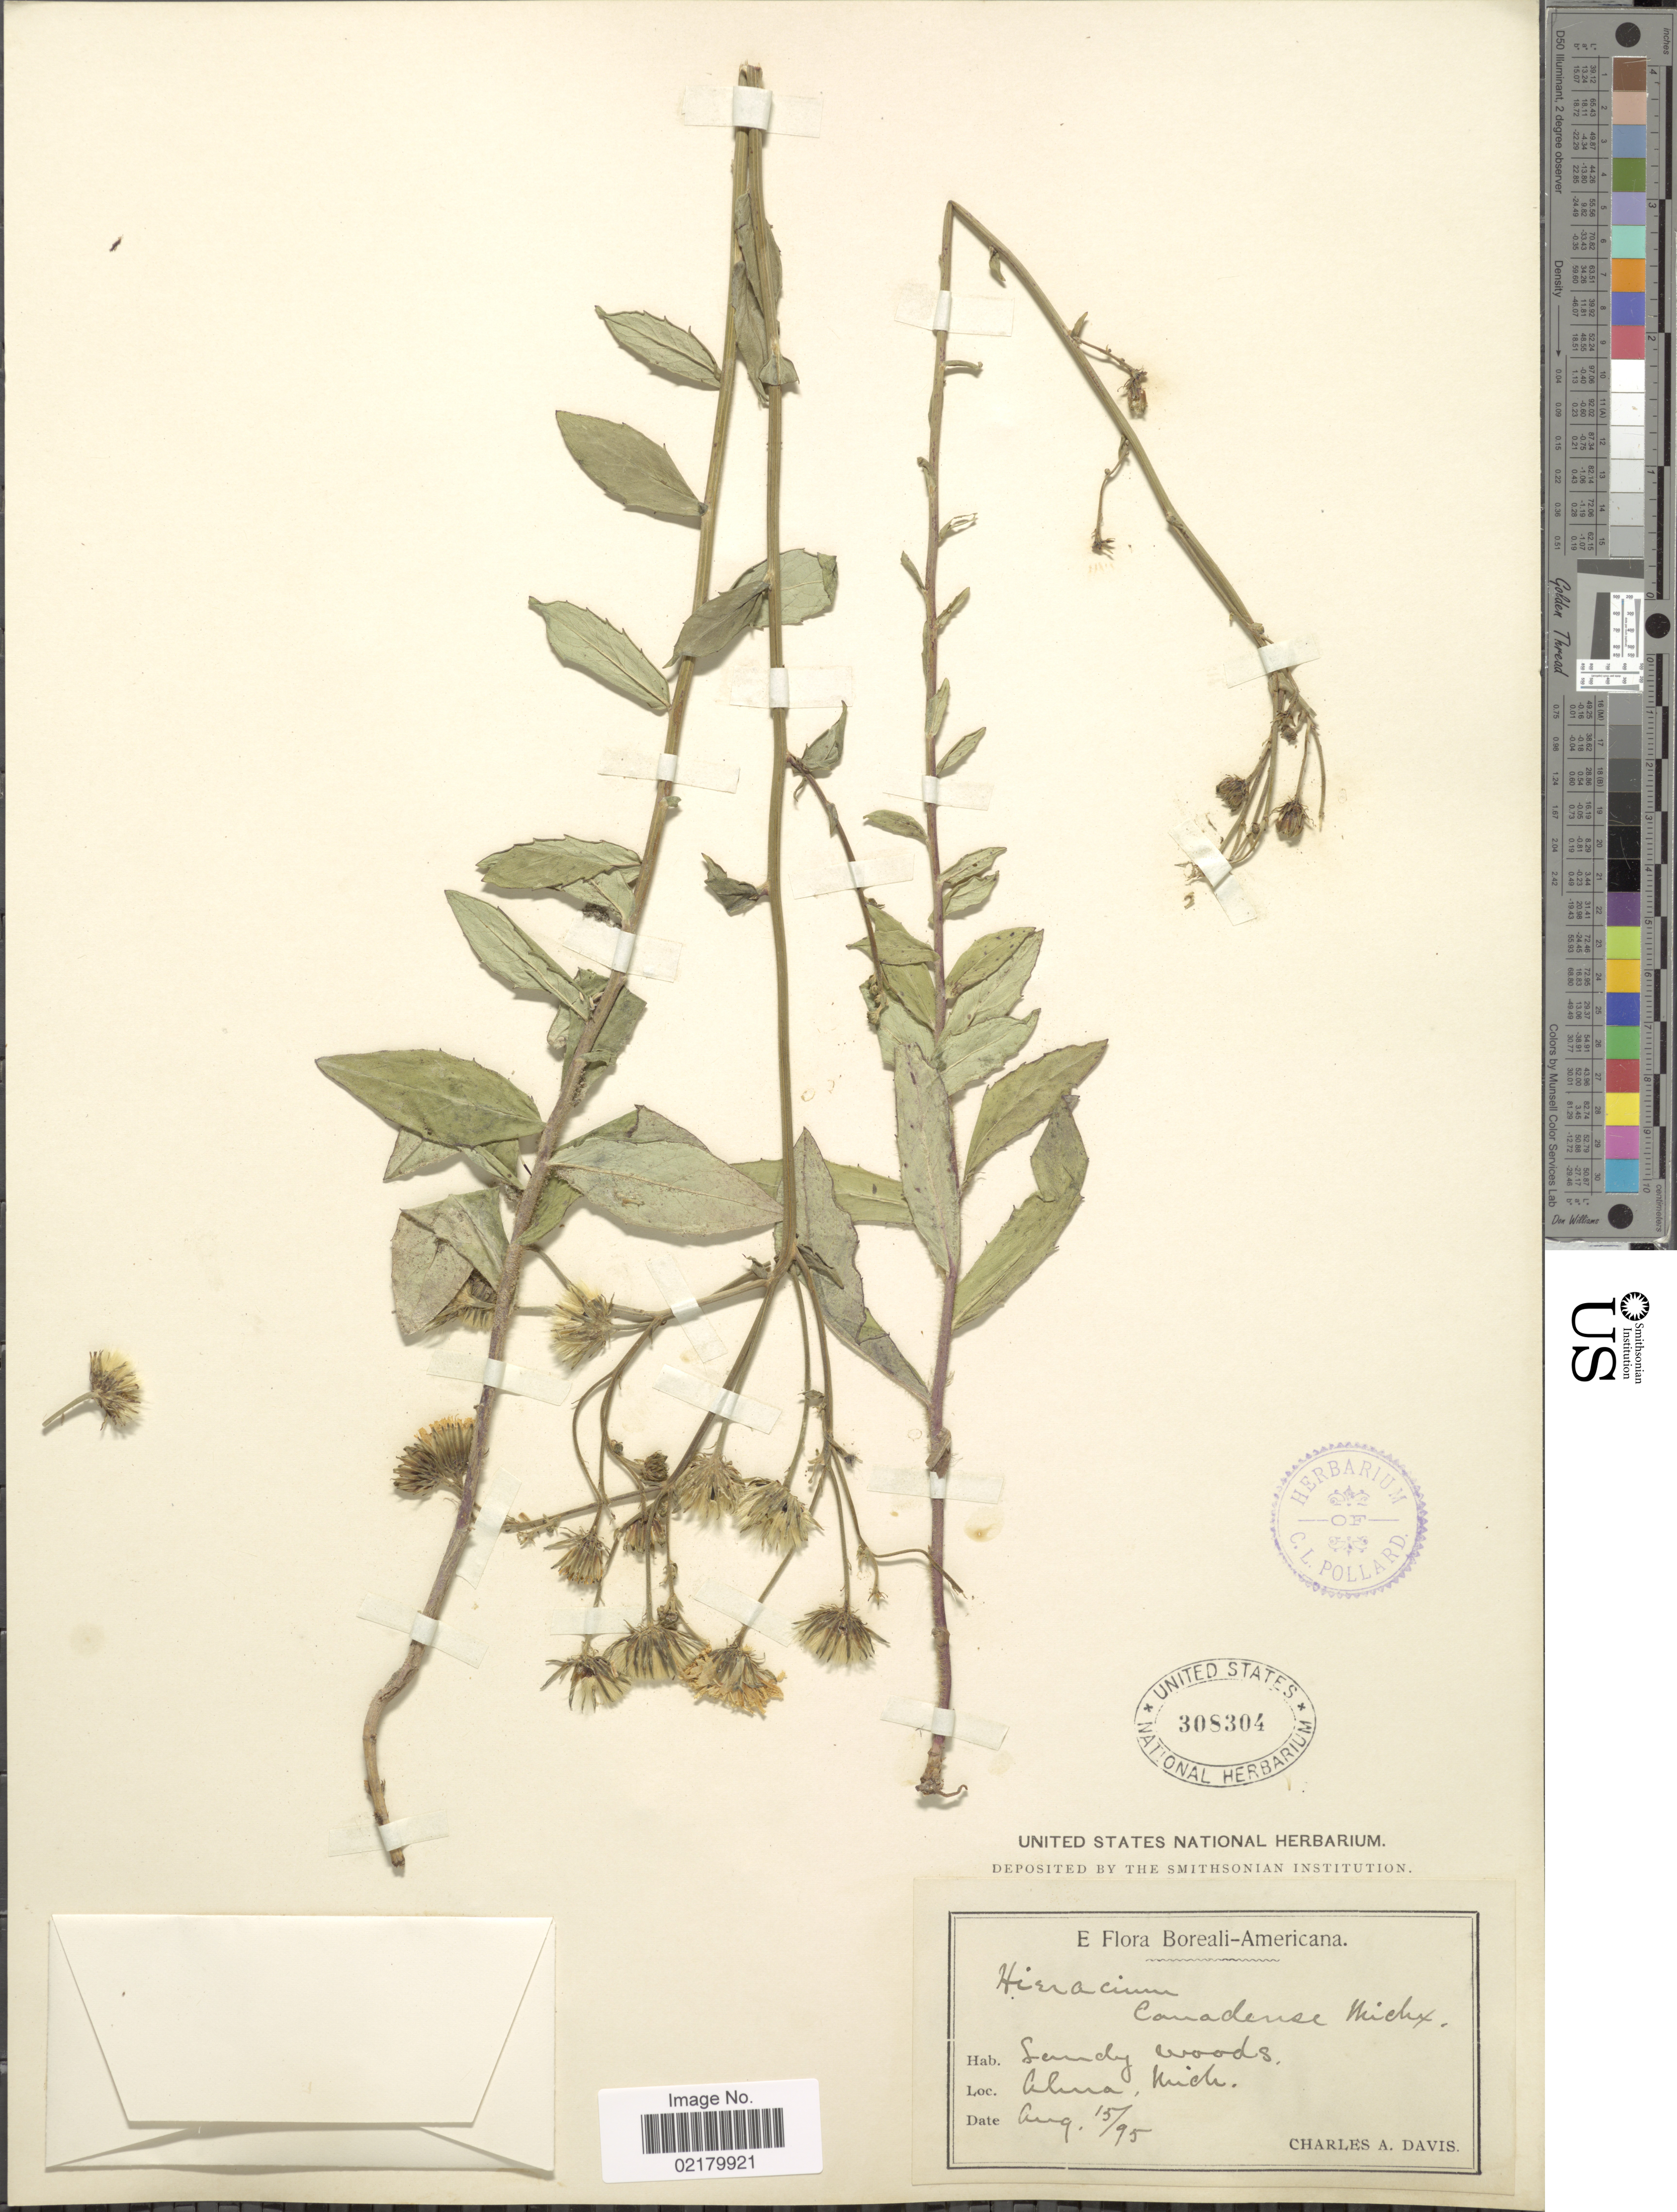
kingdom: Plantae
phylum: Tracheophyta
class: Magnoliopsida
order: Asterales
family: Asteraceae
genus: Hieracium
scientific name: Hieracium canadense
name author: Michx.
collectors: C. Davis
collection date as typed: Transcribed d/m/y: 15/8/95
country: United States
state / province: Michigan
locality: Boreali-Americana, Sandy woods, Alma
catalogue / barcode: US 308304